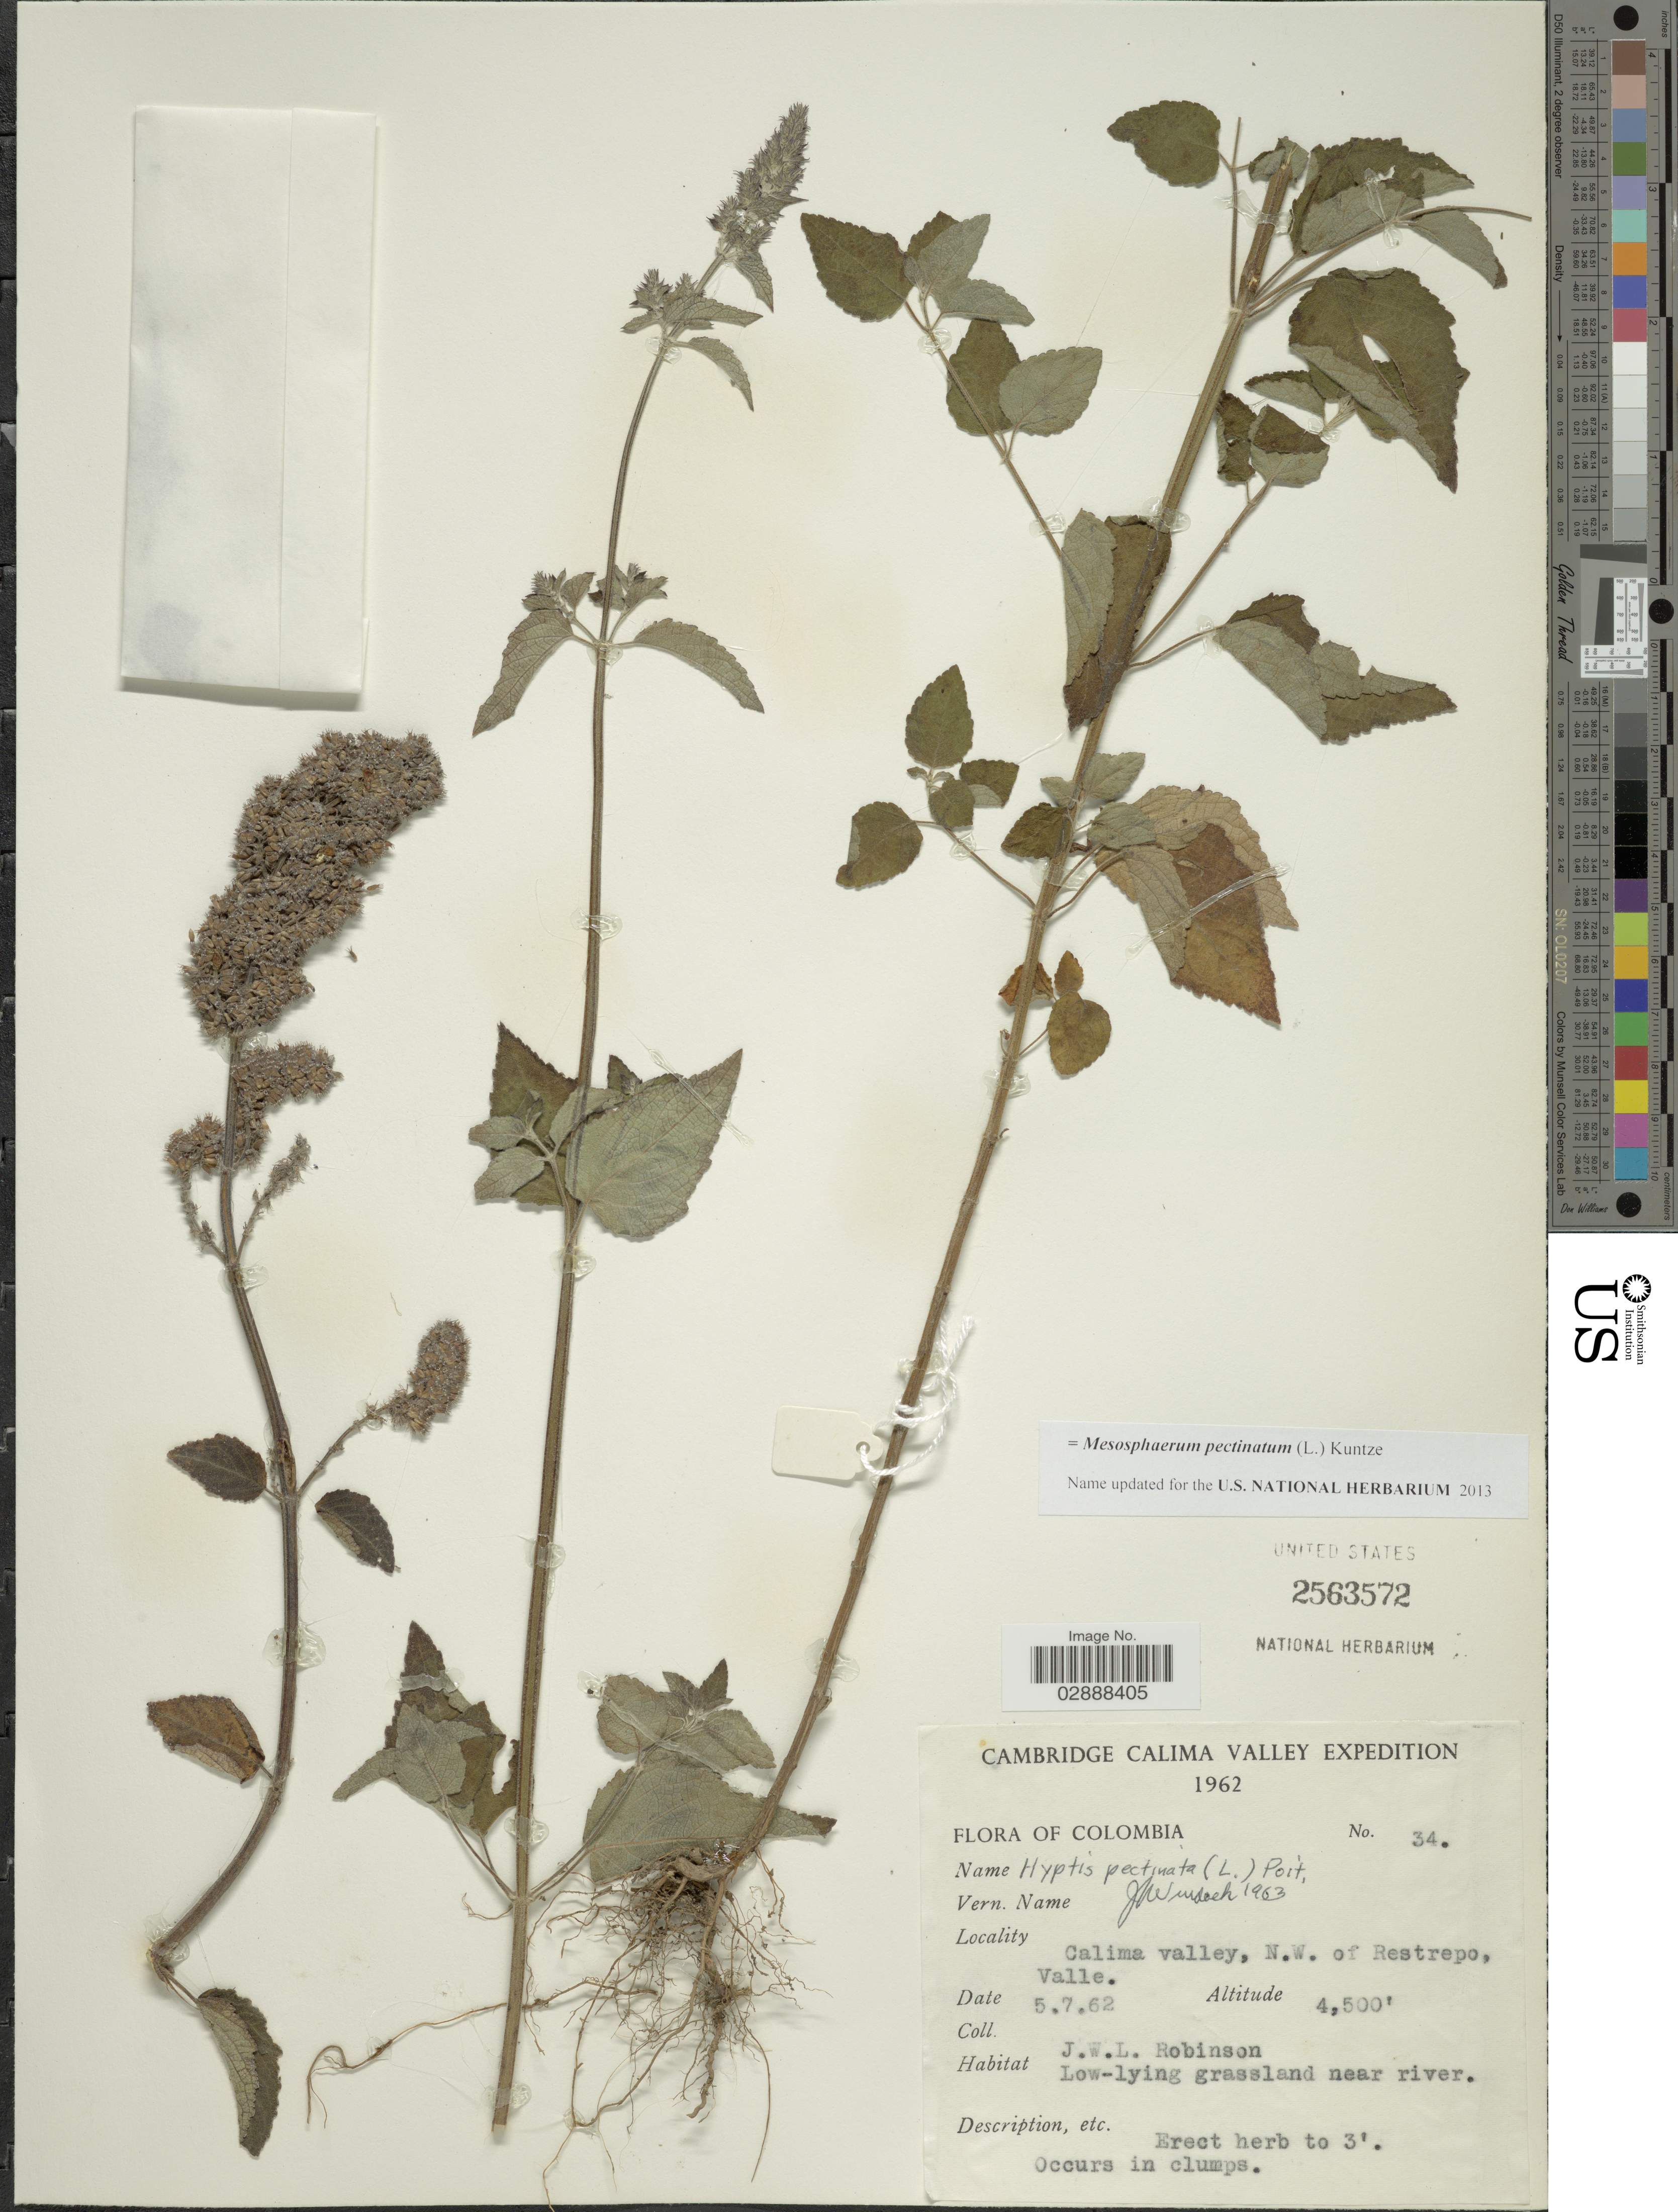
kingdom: Plantae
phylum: Tracheophyta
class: Magnoliopsida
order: Lamiales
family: Lamiaceae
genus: Mesosphaerum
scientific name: Mesosphaerum pectinatum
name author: (L.) Kuntze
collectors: J. W. Robinson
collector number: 34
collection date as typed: Transcribed d/m/y: 5/7/62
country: Colombia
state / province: Valle del Cauca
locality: Calima Calley, N.W. of Restrepo, Valle.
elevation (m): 1372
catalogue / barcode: US 2563572